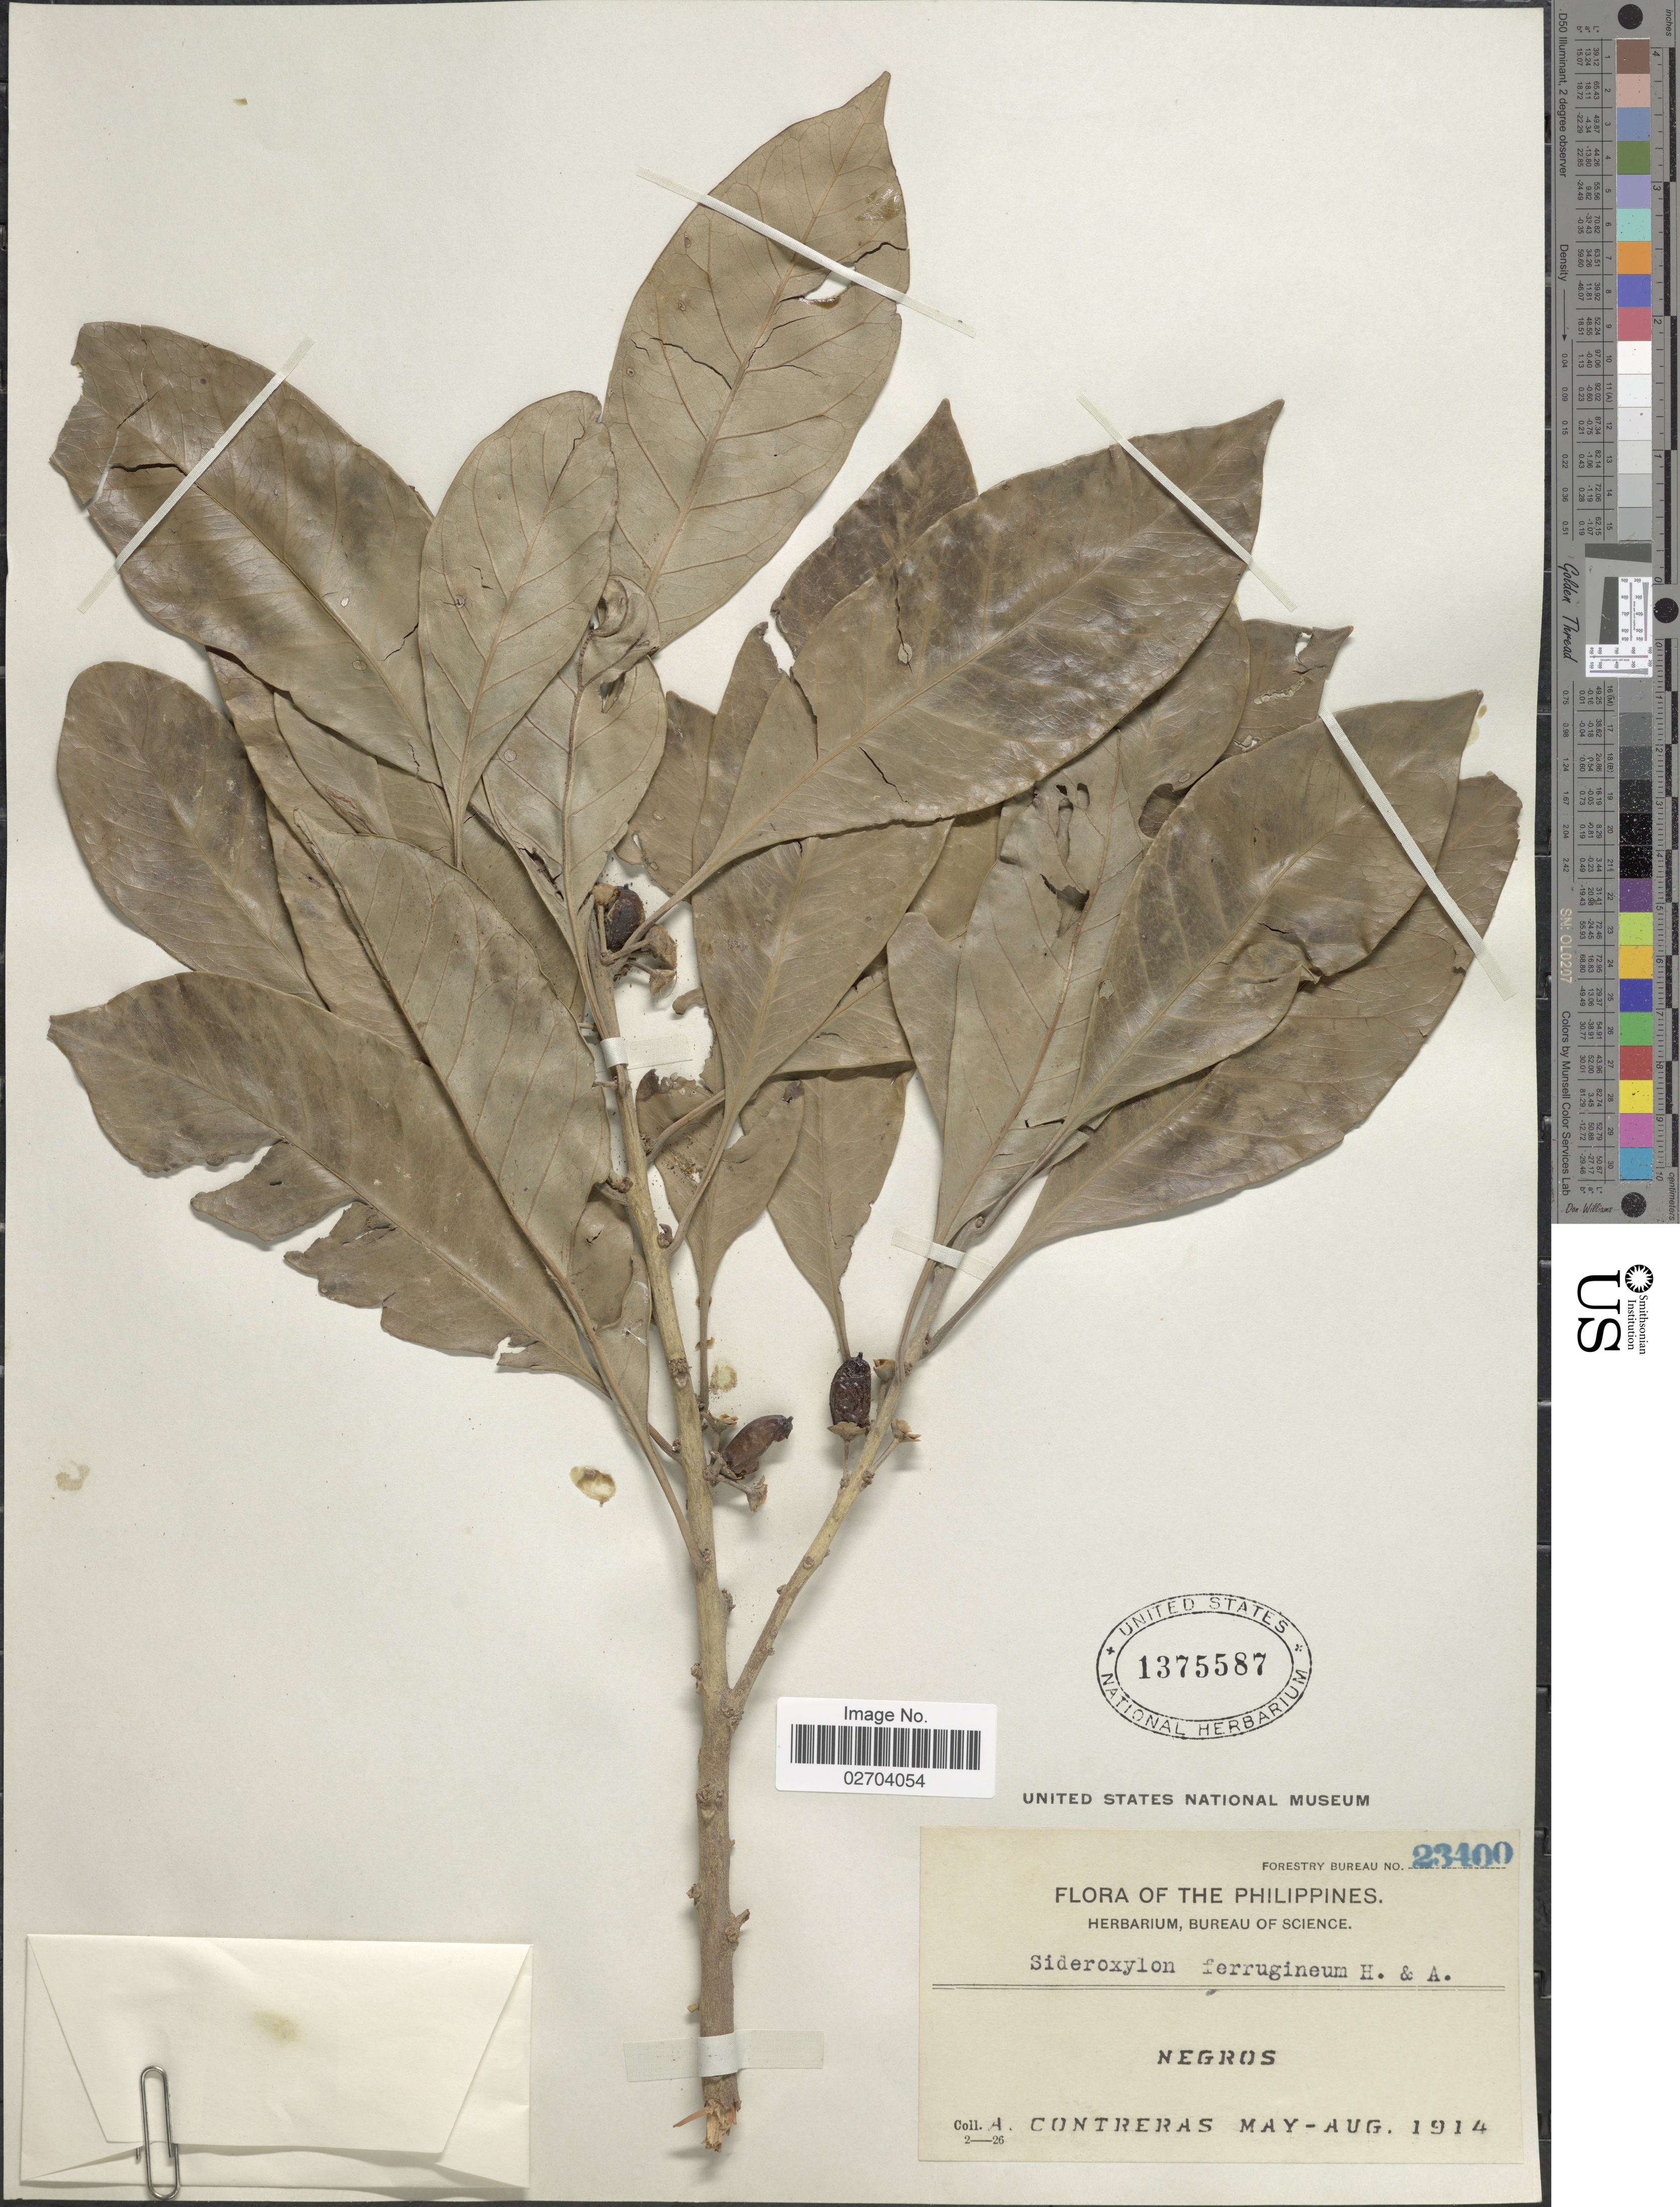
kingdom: Plantae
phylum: Tracheophyta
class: Magnoliopsida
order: Ericales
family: Sapotaceae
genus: Sideroxylon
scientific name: Sideroxylon ferrugineum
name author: Hook. & Arn.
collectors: A. Contreras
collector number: Forestry Bureau 23400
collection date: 1914-05/1914-08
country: Philippines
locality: Negros.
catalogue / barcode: US 1375587